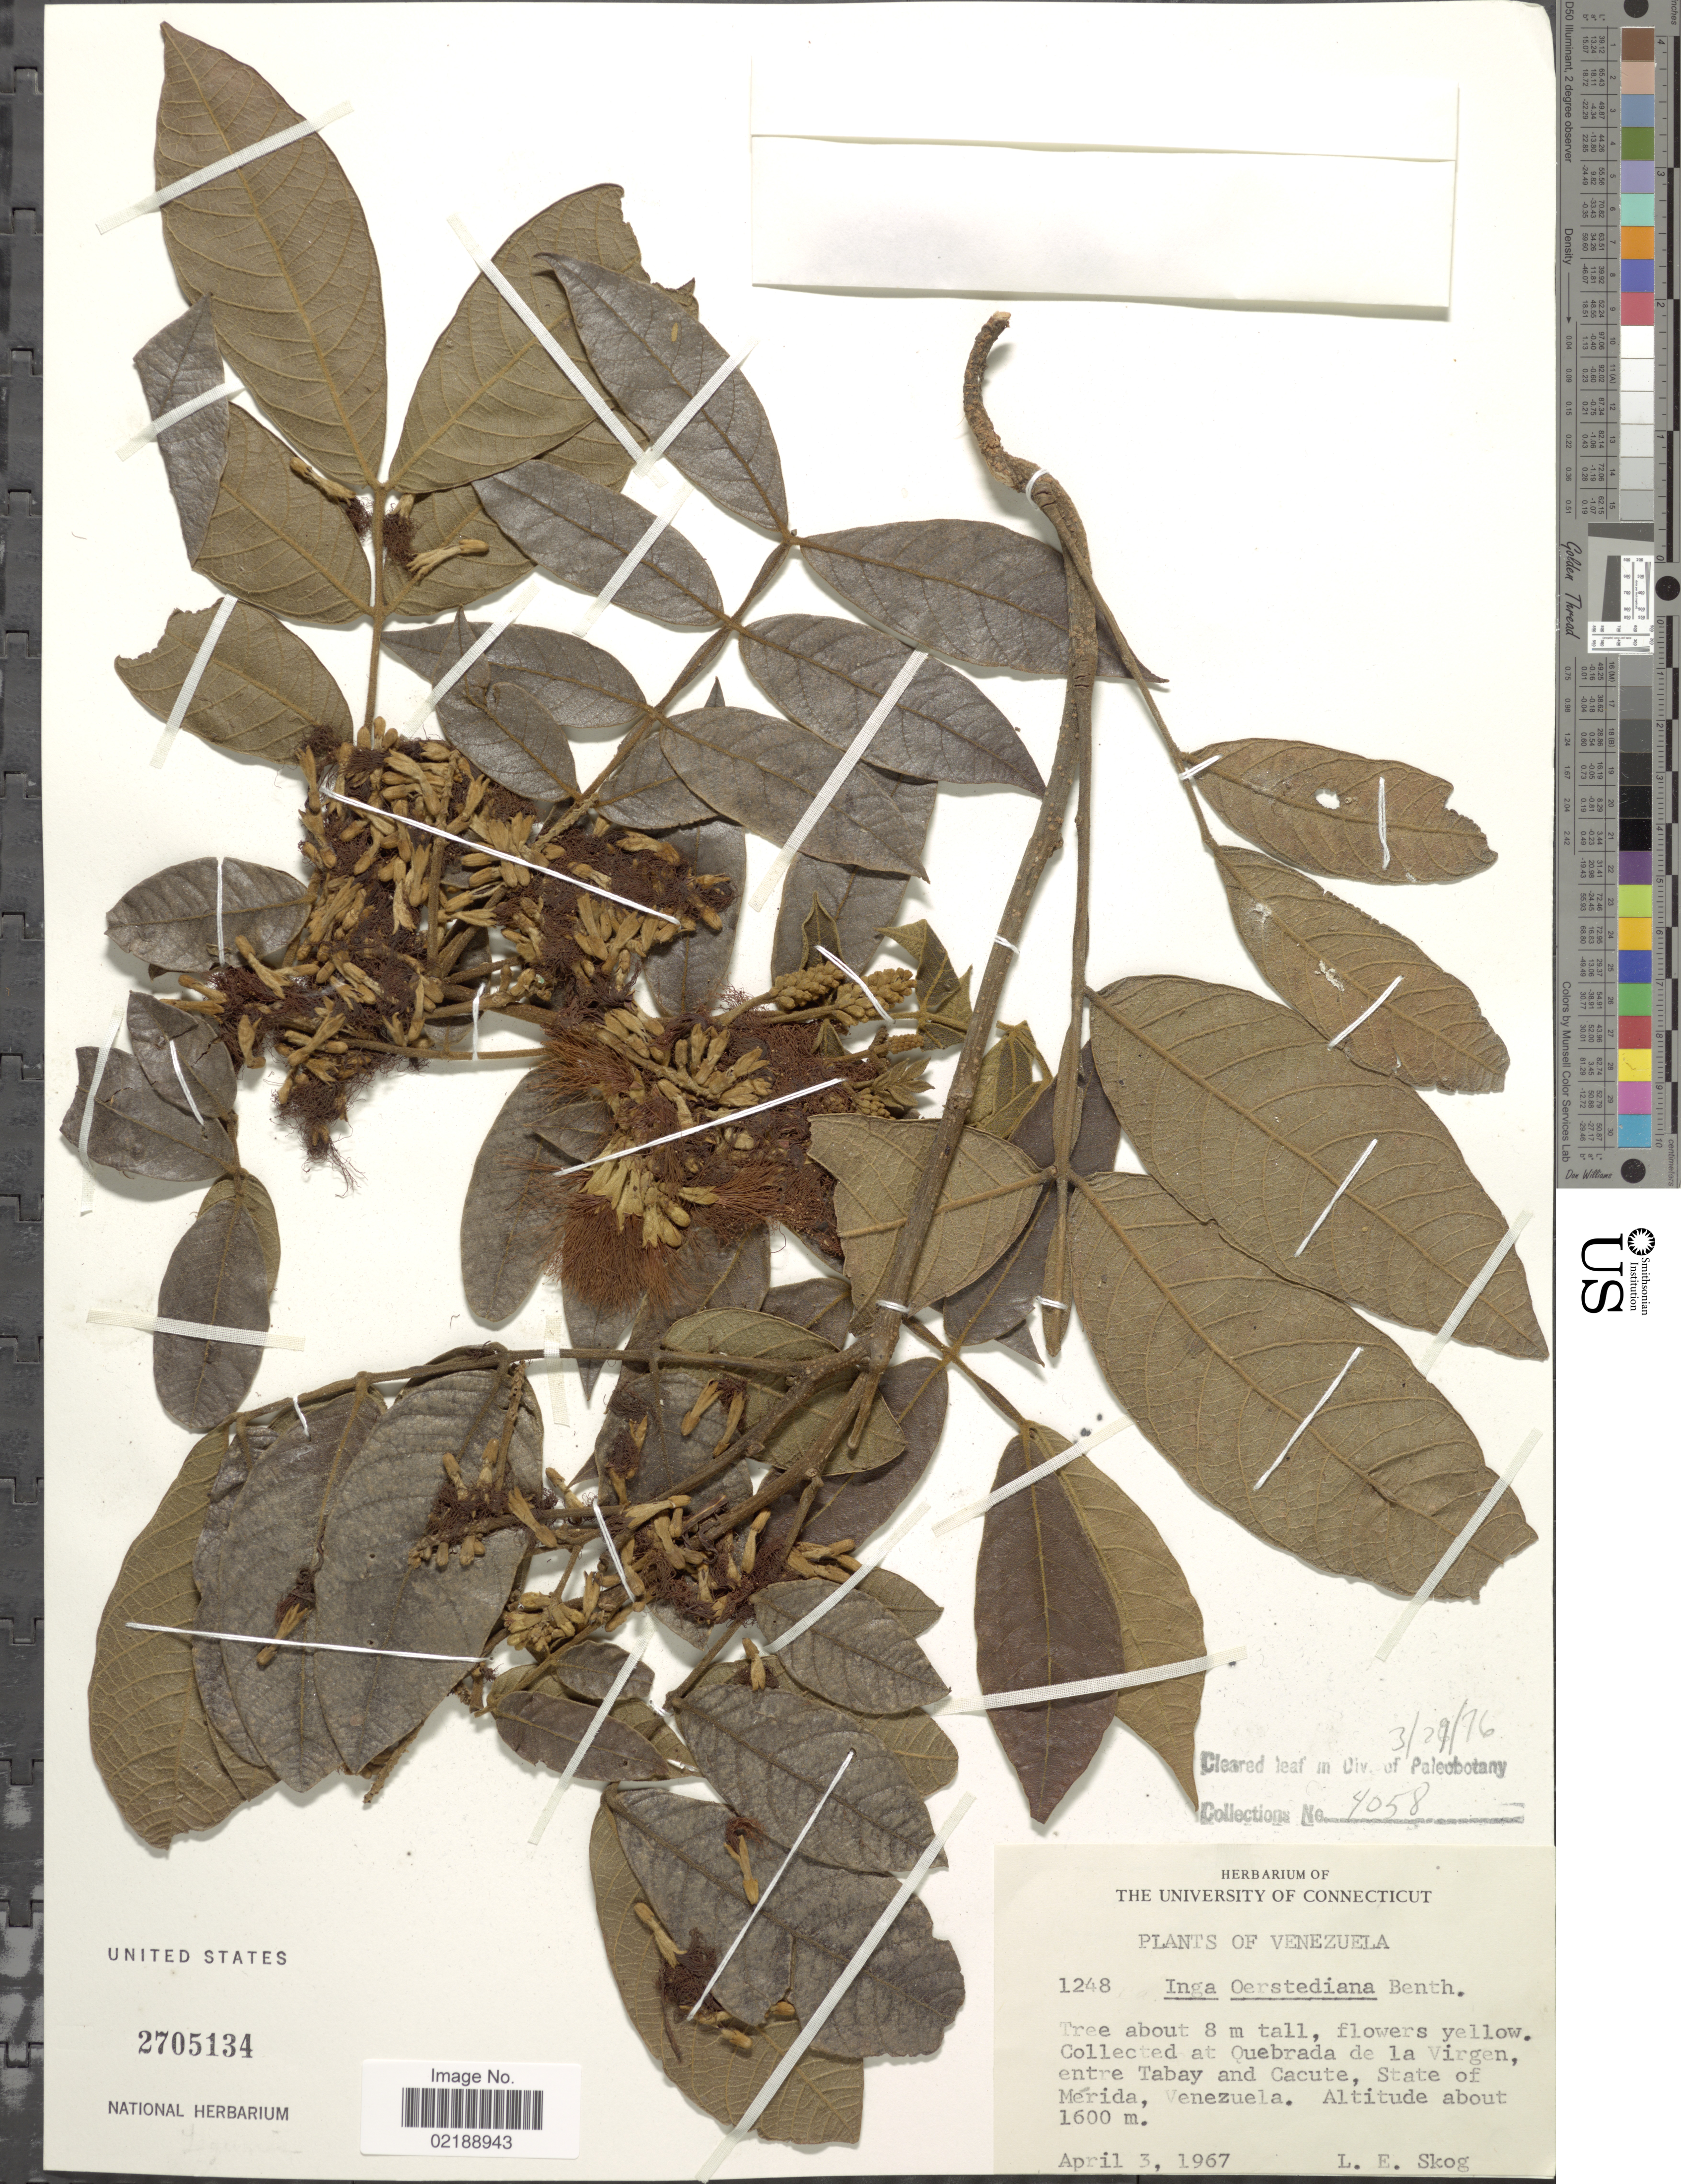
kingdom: Plantae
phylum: Tracheophyta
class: Magnoliopsida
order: Fabales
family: Fabaceae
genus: Inga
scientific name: Inga oerstediana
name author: Benth.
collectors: L. E. Skog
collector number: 1248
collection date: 1967-04-03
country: Venezuela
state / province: Mérida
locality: Quebrada de la Virgen, entre Tabay and Cacute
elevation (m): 1600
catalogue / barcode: US 2705134